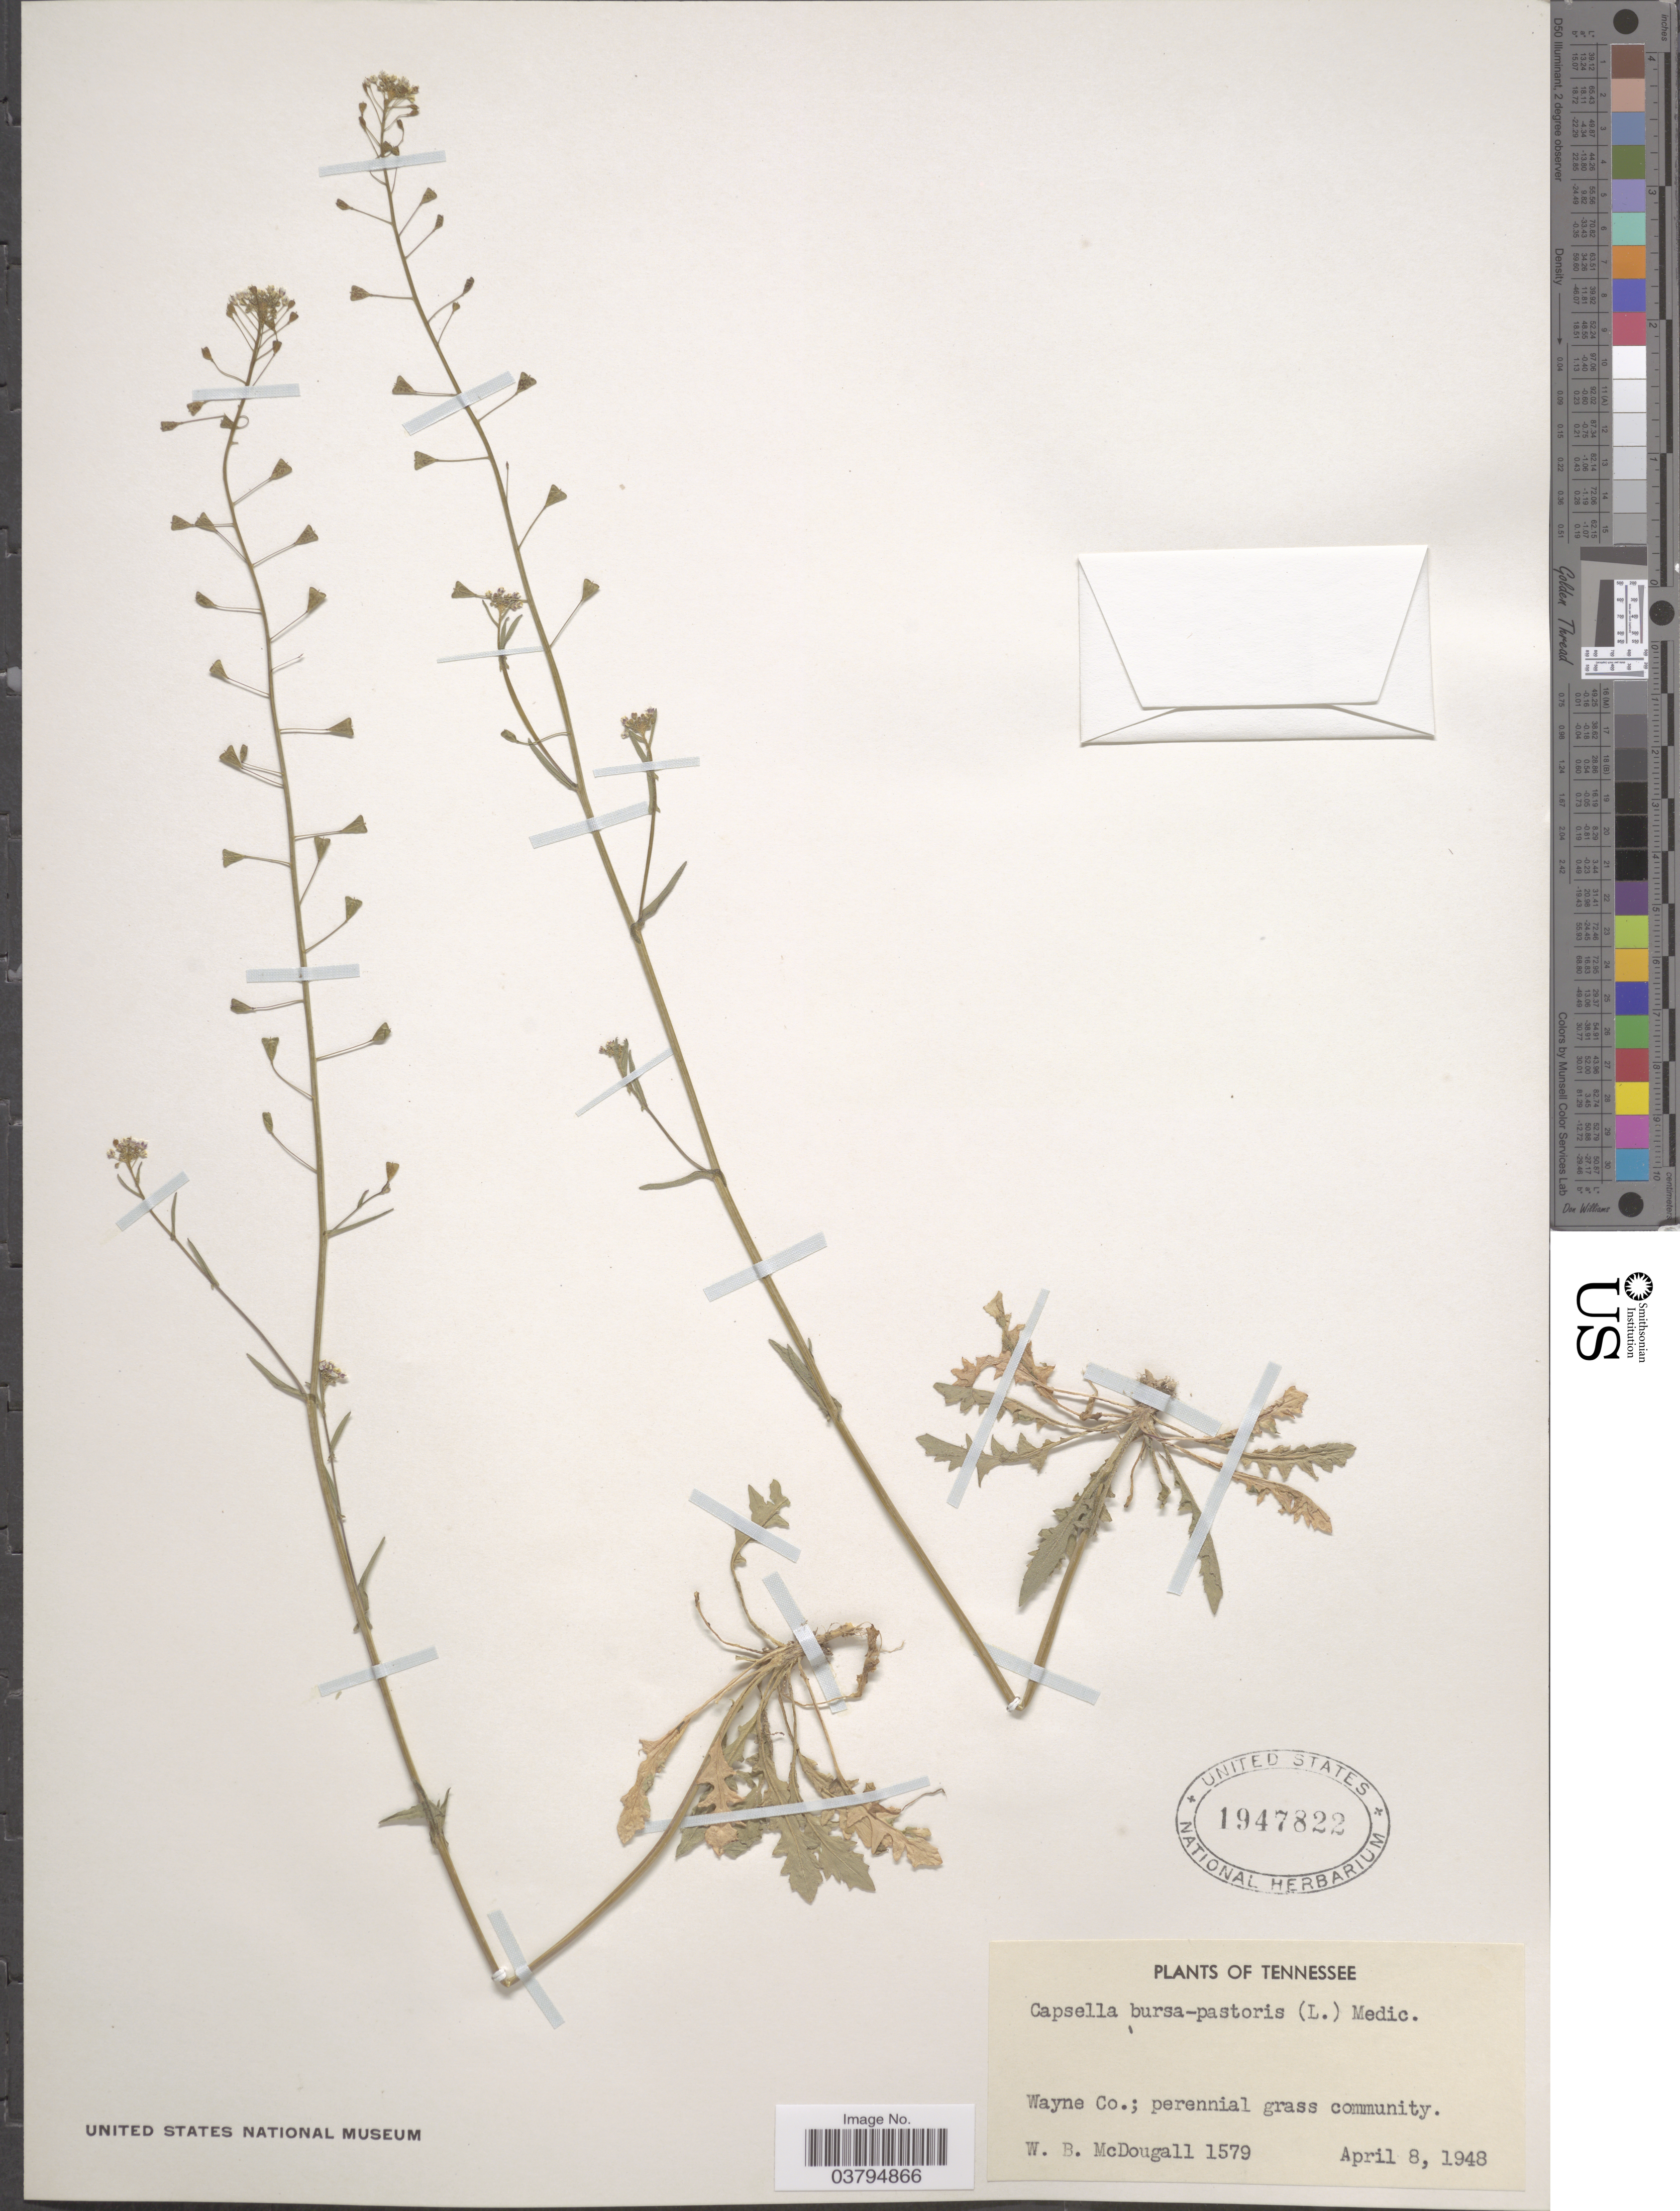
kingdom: Plantae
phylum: Tracheophyta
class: Magnoliopsida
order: Brassicales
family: Brassicaceae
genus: Capsella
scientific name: Capsella bursa-pastoris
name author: (L.) Medik.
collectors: W. B. McDougall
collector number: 1579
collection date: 1948-04-08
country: United States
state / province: Tennessee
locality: Wayne Co.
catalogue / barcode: US 1947822